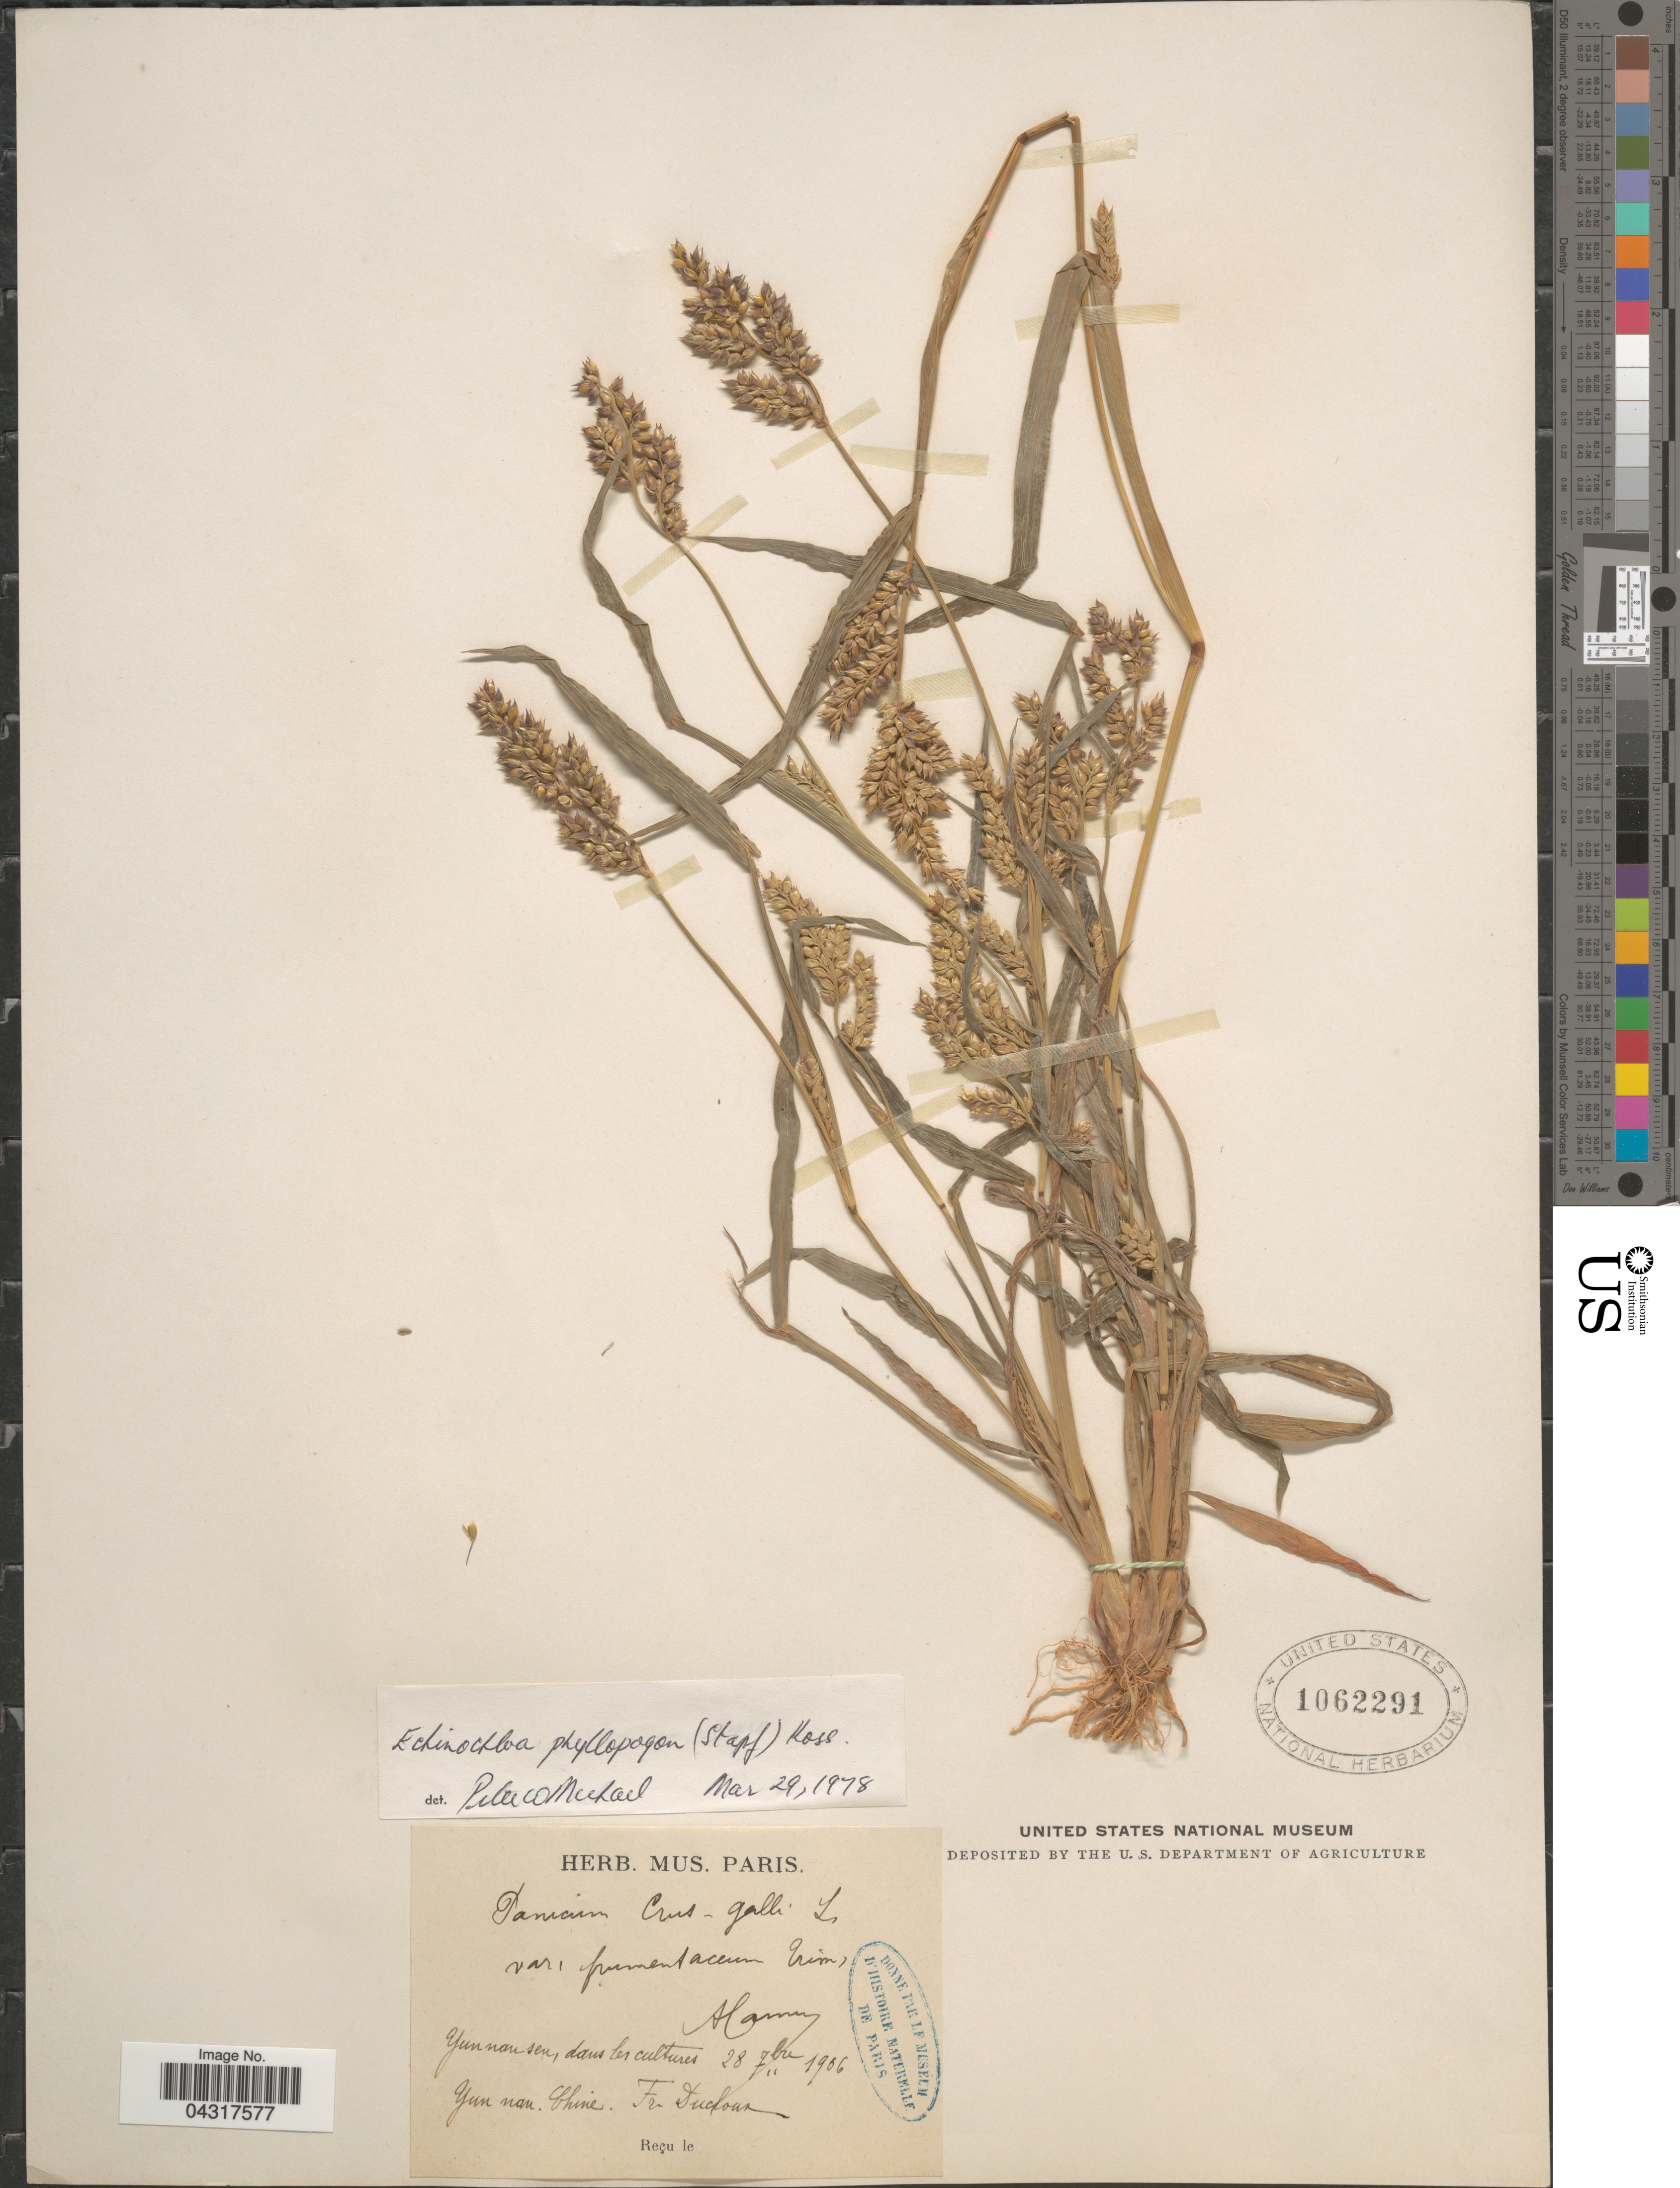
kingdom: Plantae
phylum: Tracheophyta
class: Liliopsida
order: Poales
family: Poaceae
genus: Echinochloa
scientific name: Echinochloa phyllopogon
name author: (Stapf) Stapf ex Kossenko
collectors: F. Ducloux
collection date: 1906-09-28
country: China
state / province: Yunnan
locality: Yun nan sen, dans les cultures.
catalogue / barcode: US 1062291